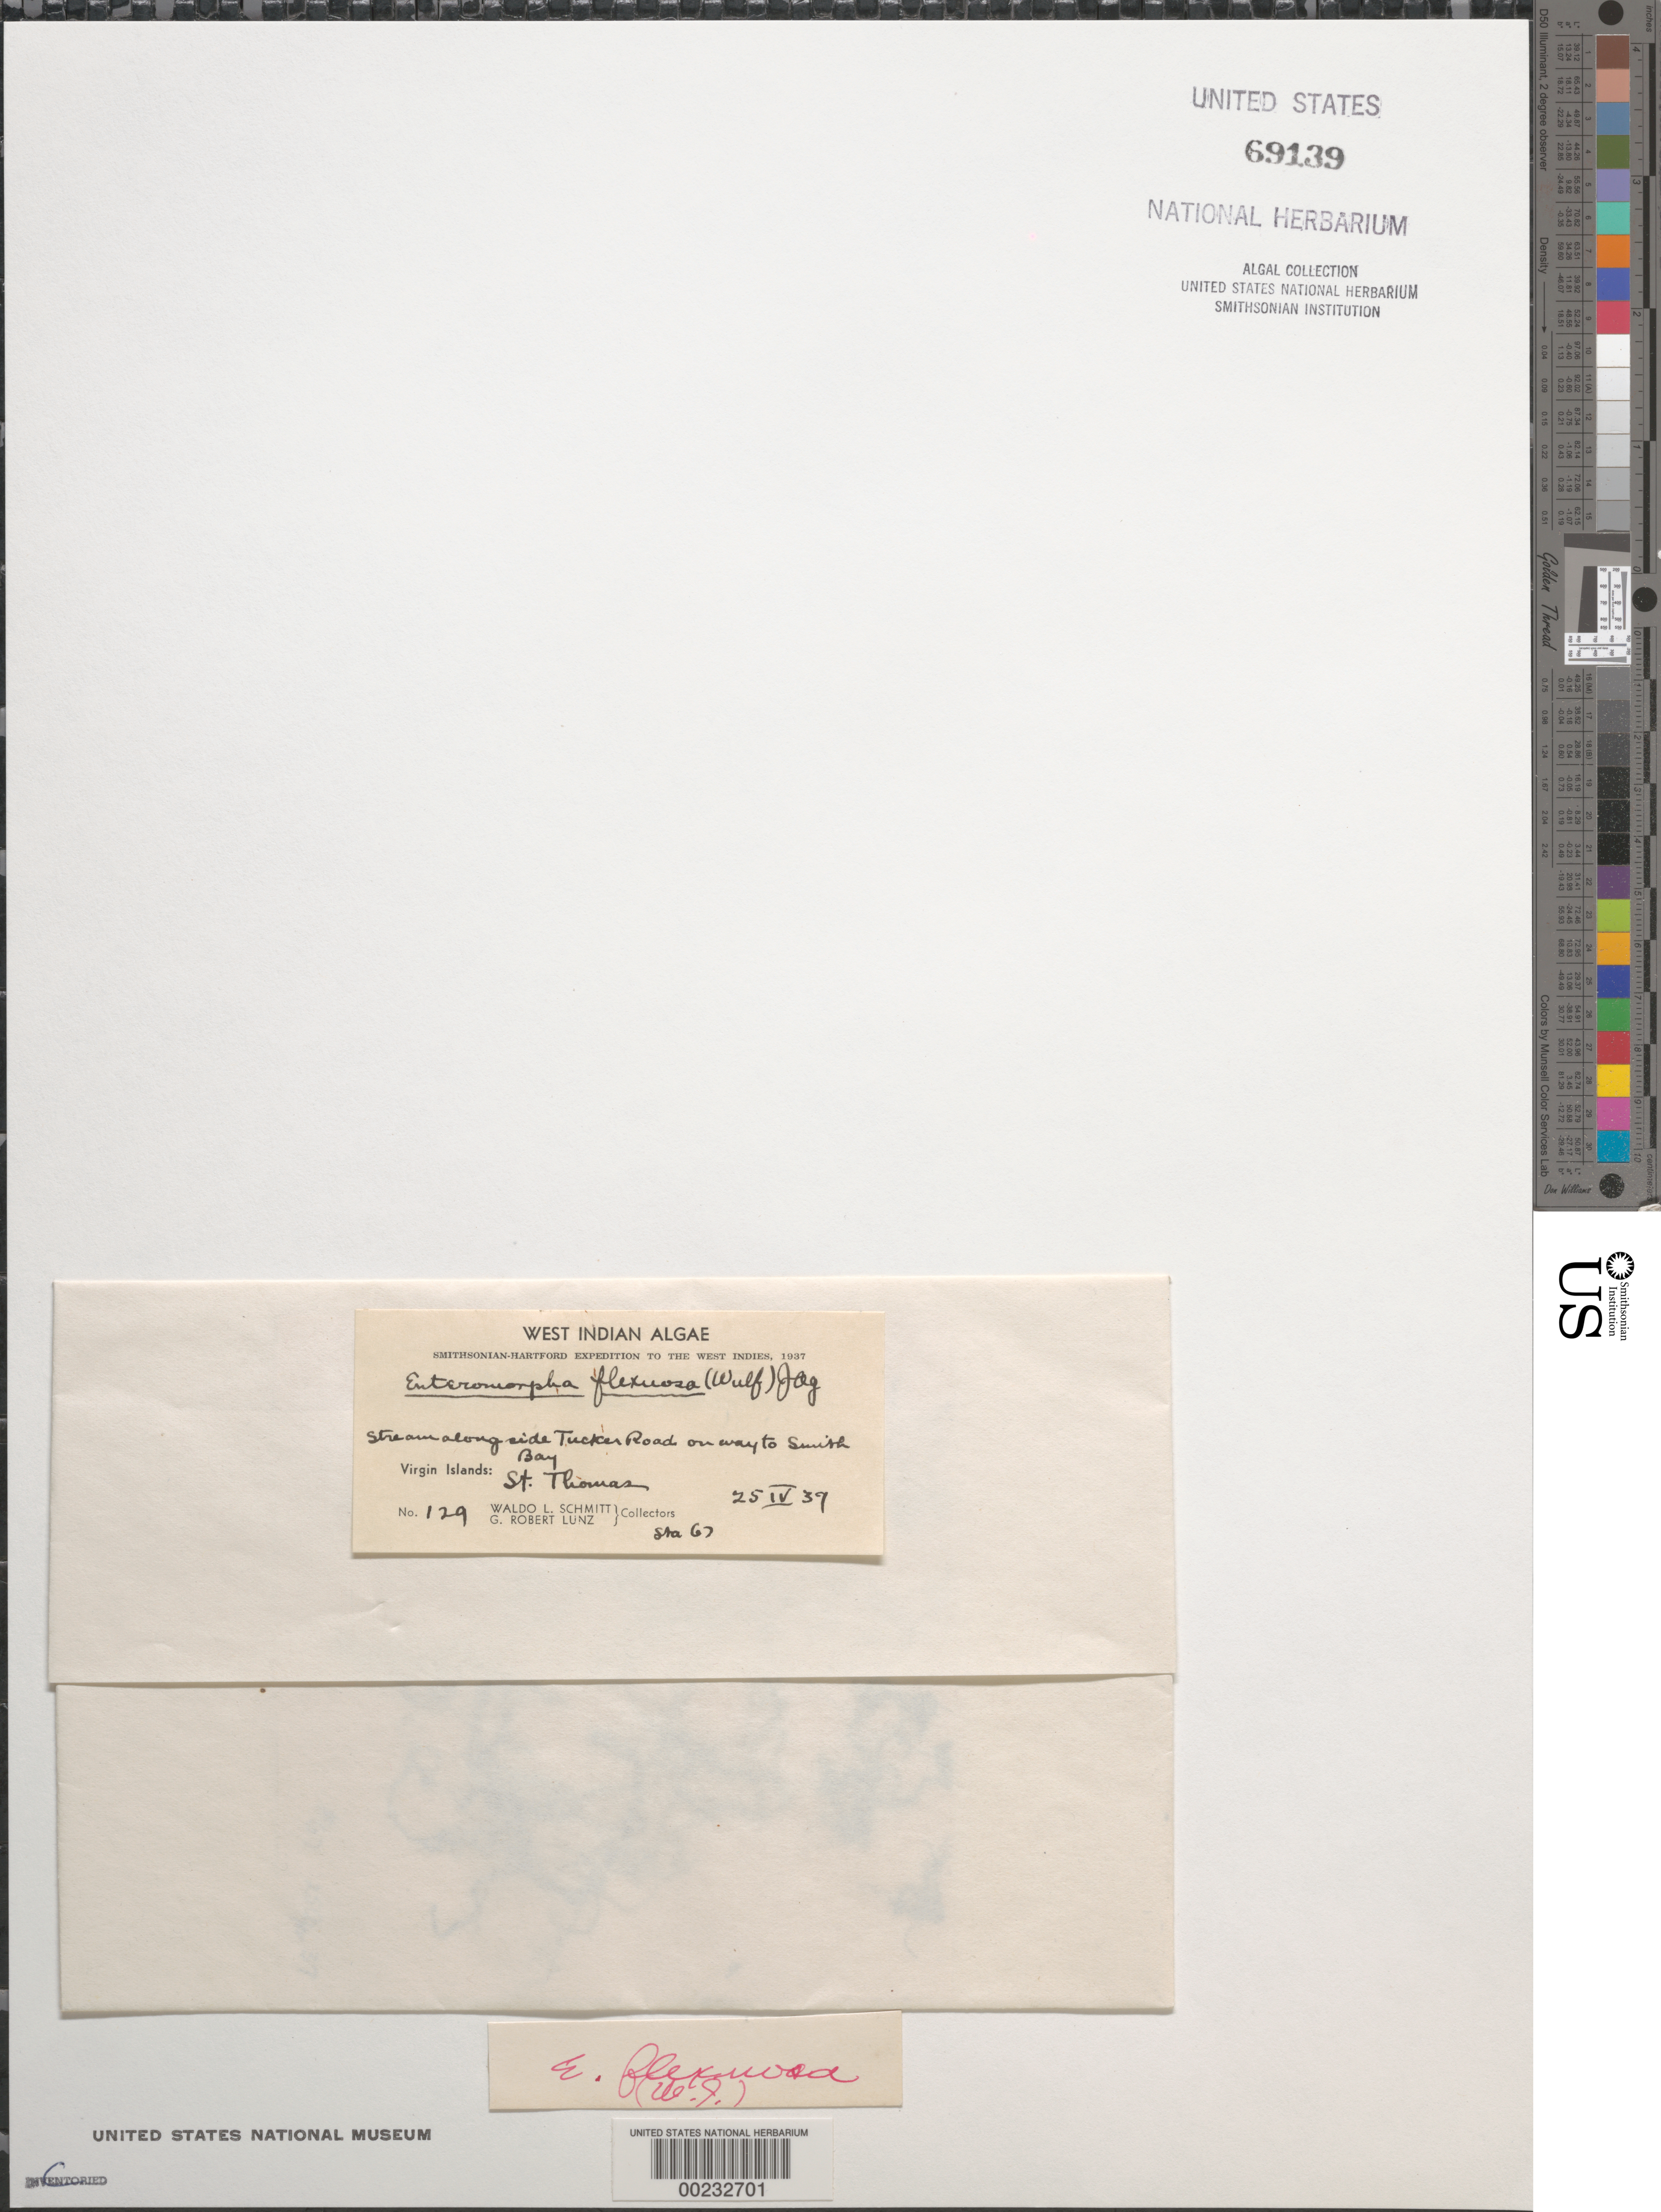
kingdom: Plantae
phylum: Chlorophyta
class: Ulvophyceae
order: Ulvales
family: Ulvaceae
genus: Ulva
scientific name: Ulva flexuosa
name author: Wulfen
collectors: W. L. Schmitt & G. Lunz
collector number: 129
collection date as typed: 25 Apr 1939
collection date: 1939-04-25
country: U.S. Virgin Islands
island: St. Thomas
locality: Tucker Road to Smith Bay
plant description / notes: Smithsonian-Hartford Expedition to the West Indies, 1937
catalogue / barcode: US 69139